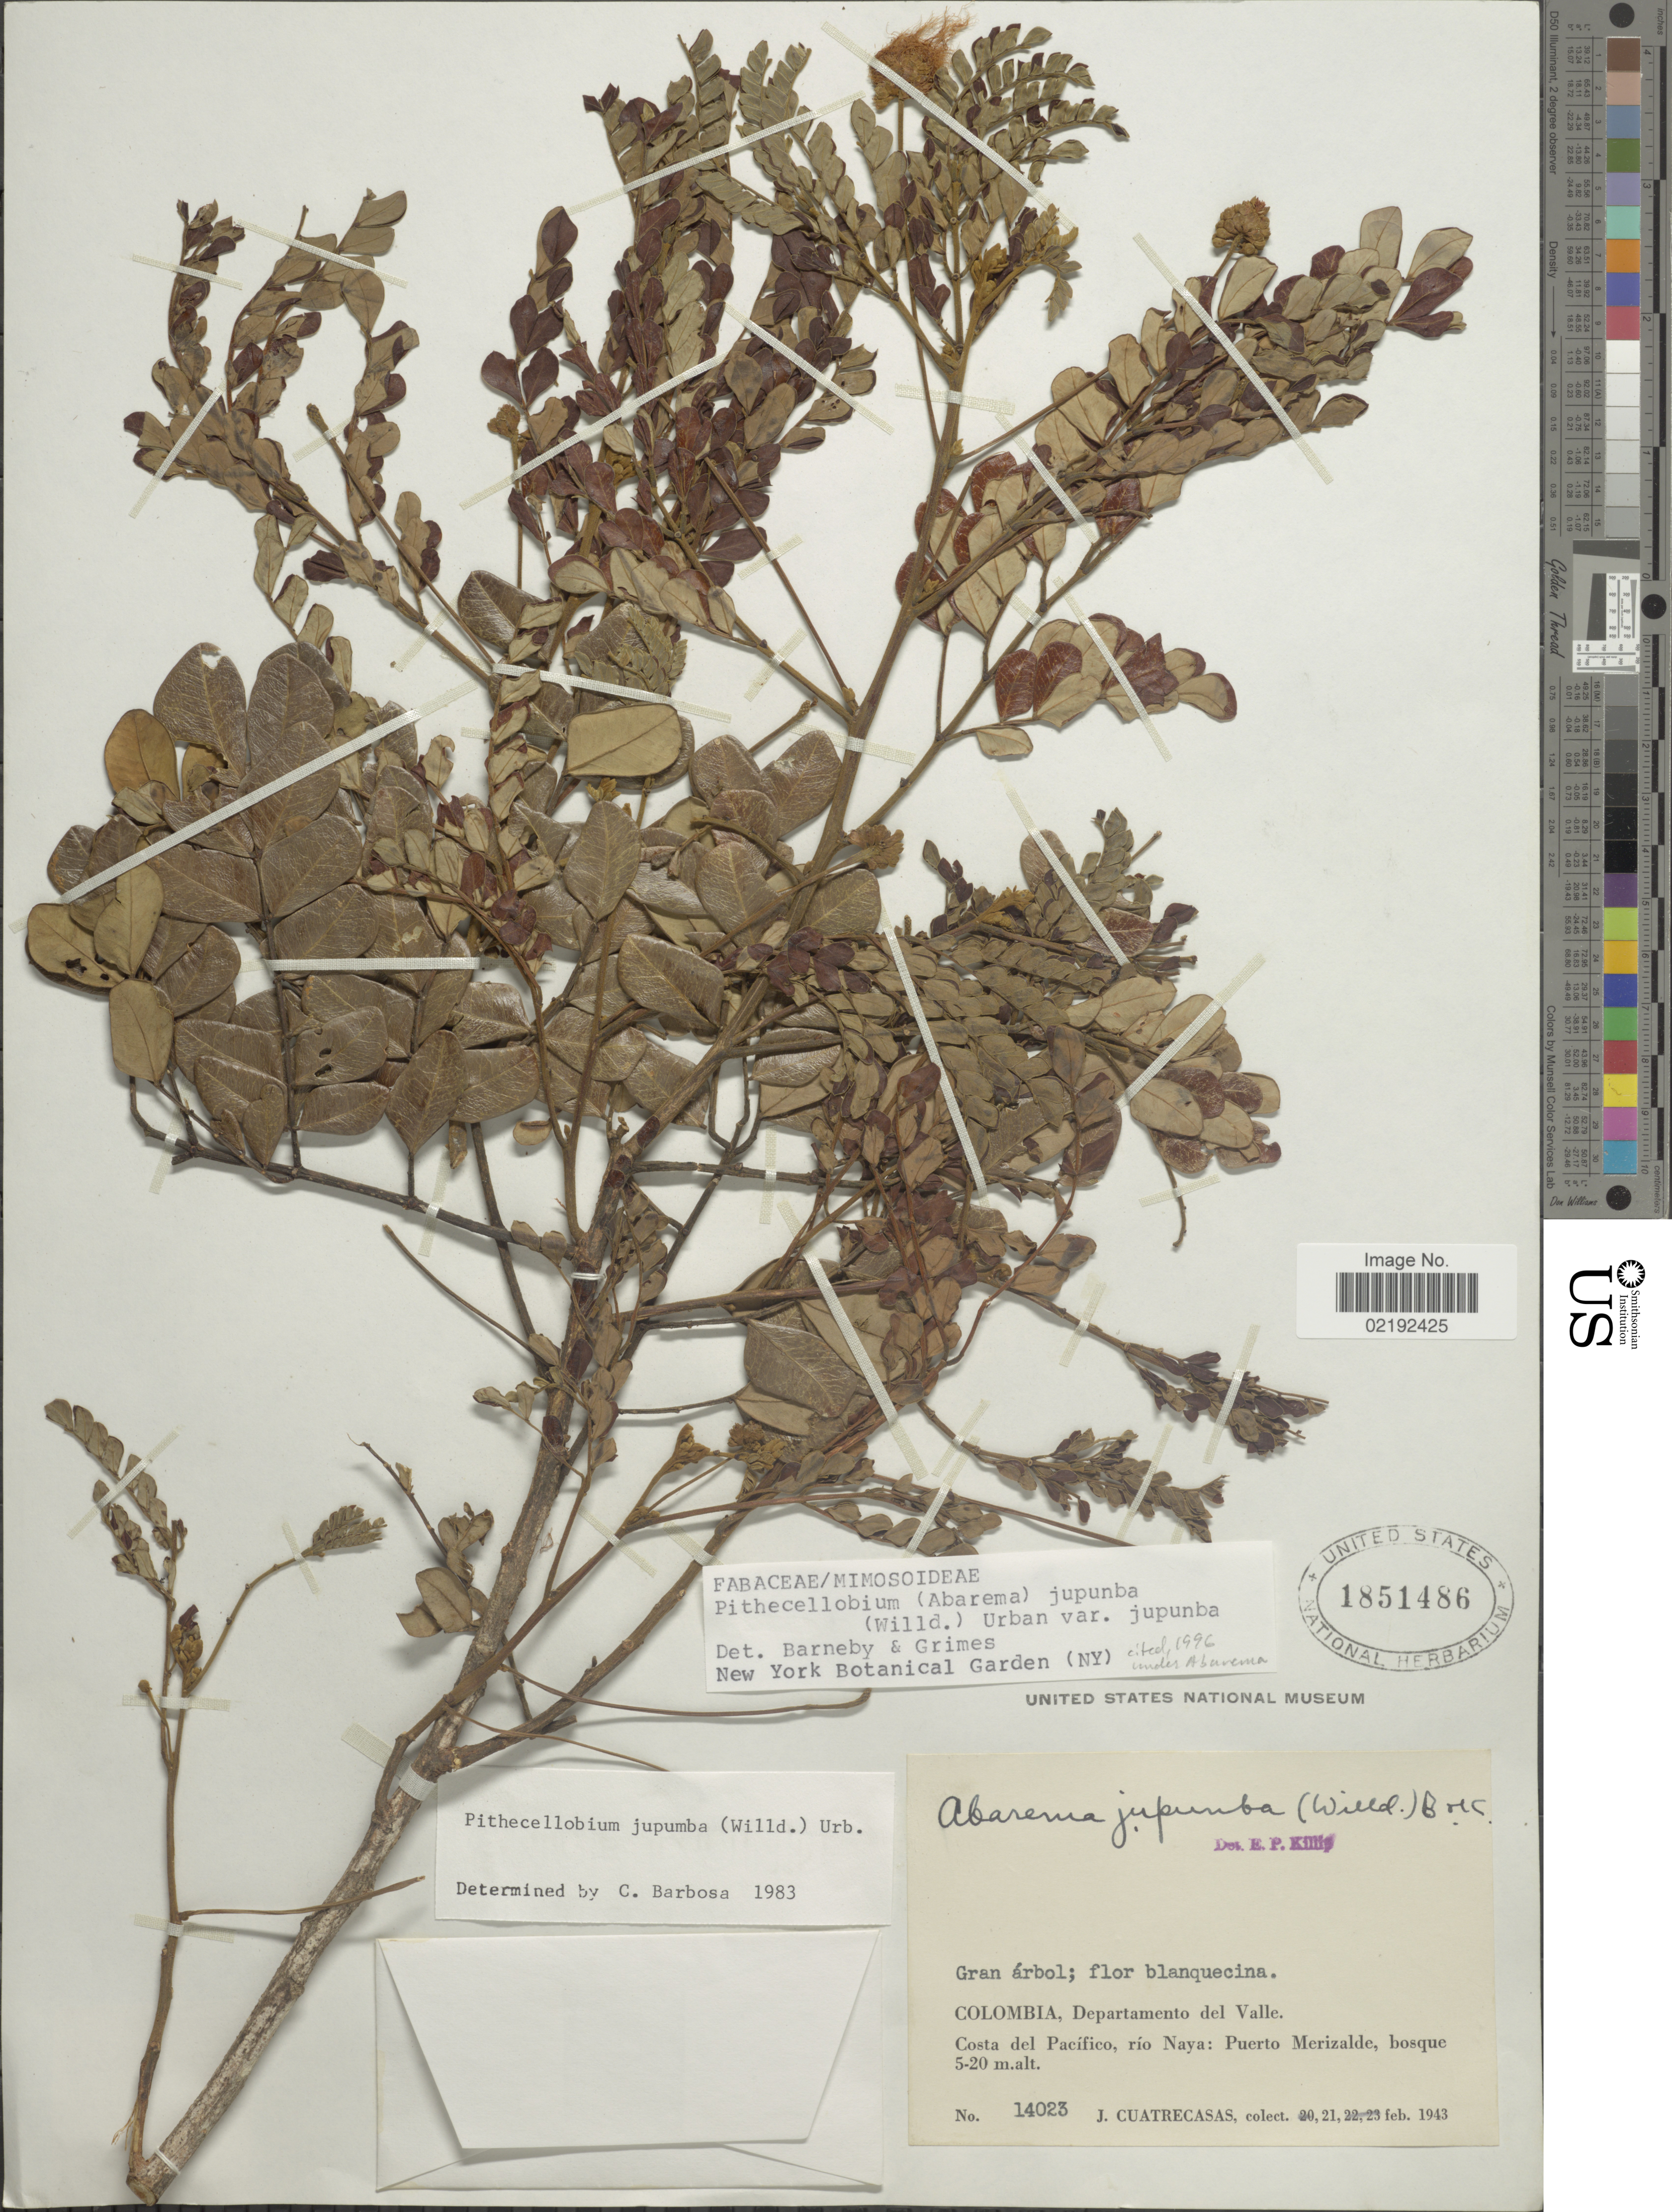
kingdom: Plantae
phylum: Tracheophyta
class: Magnoliopsida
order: Fabales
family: Fabaceae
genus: Abarema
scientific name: Abarema jupunba var. jupunba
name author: (Willd.) Britton & Killip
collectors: J. Cuatrecasas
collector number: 14023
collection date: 1943-02-21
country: Colombia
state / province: Valle del Cauca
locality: Departamento del Valle, Costa del Pacifico, Rio Naya, Puerto Merizalde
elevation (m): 5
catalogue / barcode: US 1851486